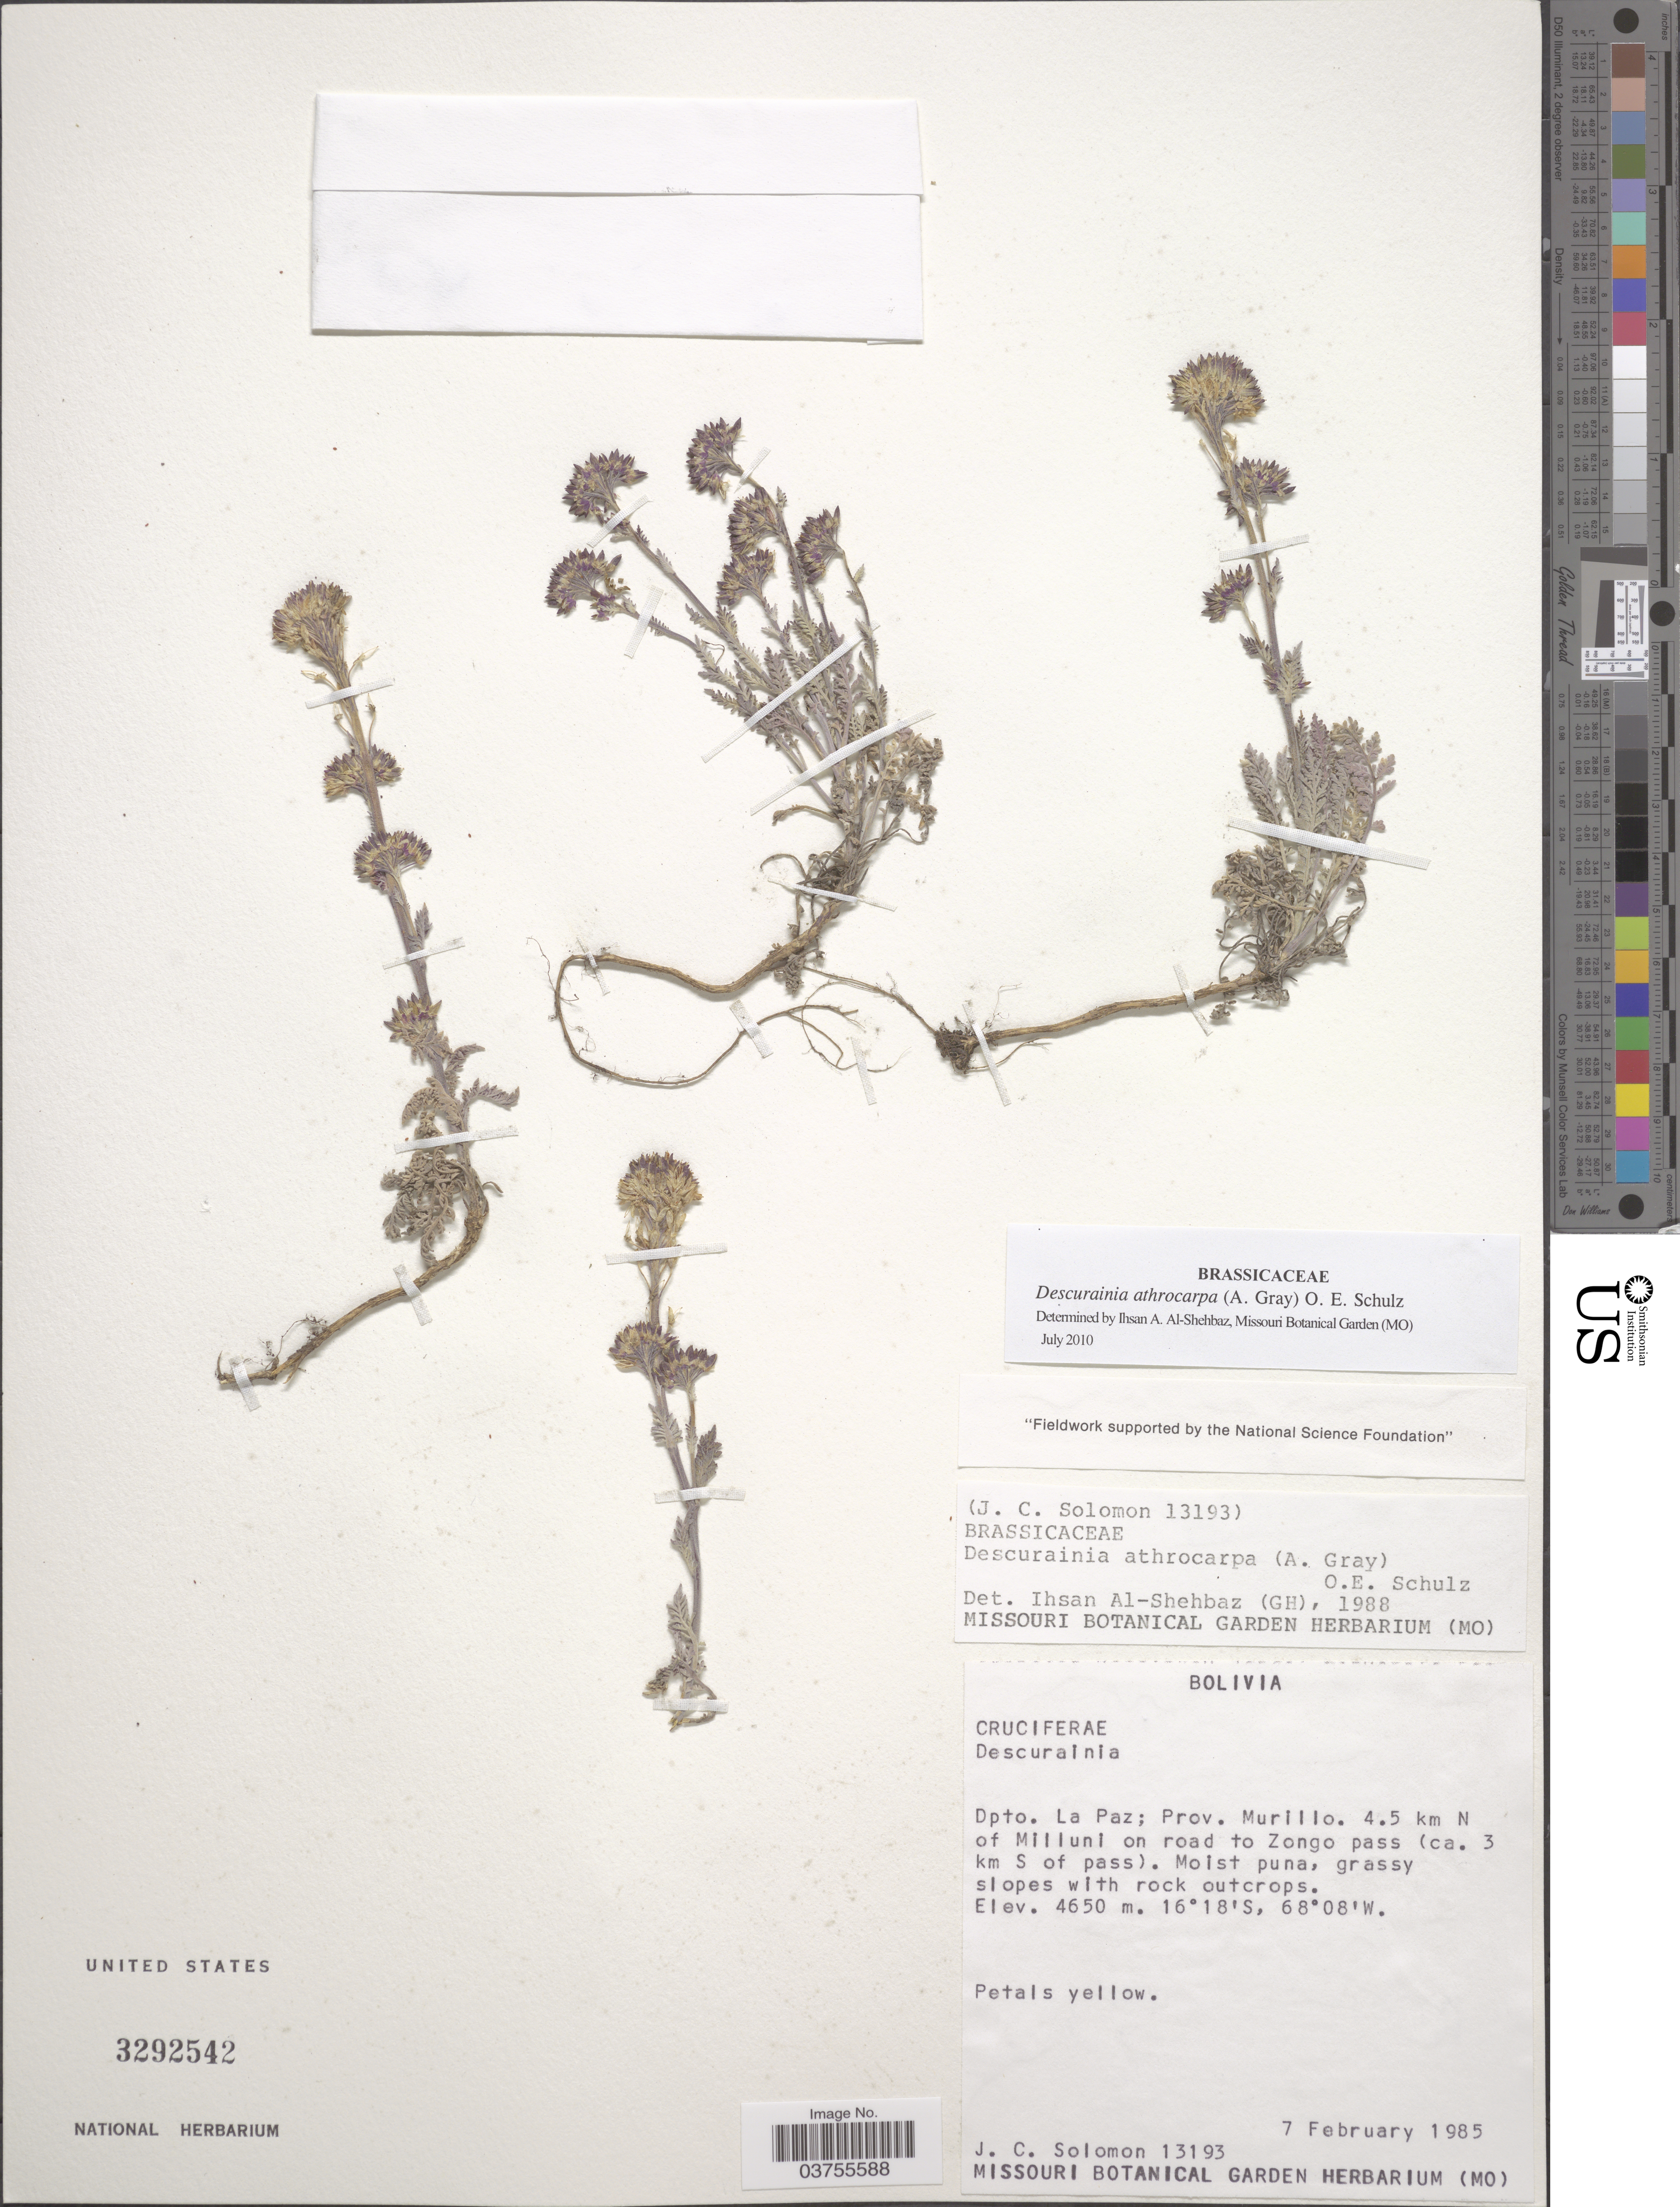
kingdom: Plantae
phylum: Tracheophyta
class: Magnoliopsida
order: Brassicales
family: Brassicaceae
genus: Descurainia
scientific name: Descurainia athrocarpa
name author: (A. Gray & C.A. Mey.) O.E. Schulz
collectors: J. C. Solomon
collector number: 13193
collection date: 1985-02-07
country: Bolivia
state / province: La Paz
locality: Dpto. La Paz; Prov. Murillo. 4.5 km N of Milluni on road to Zongo pass (ca. 3 km S of pass).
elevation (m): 4650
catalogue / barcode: US 3292542